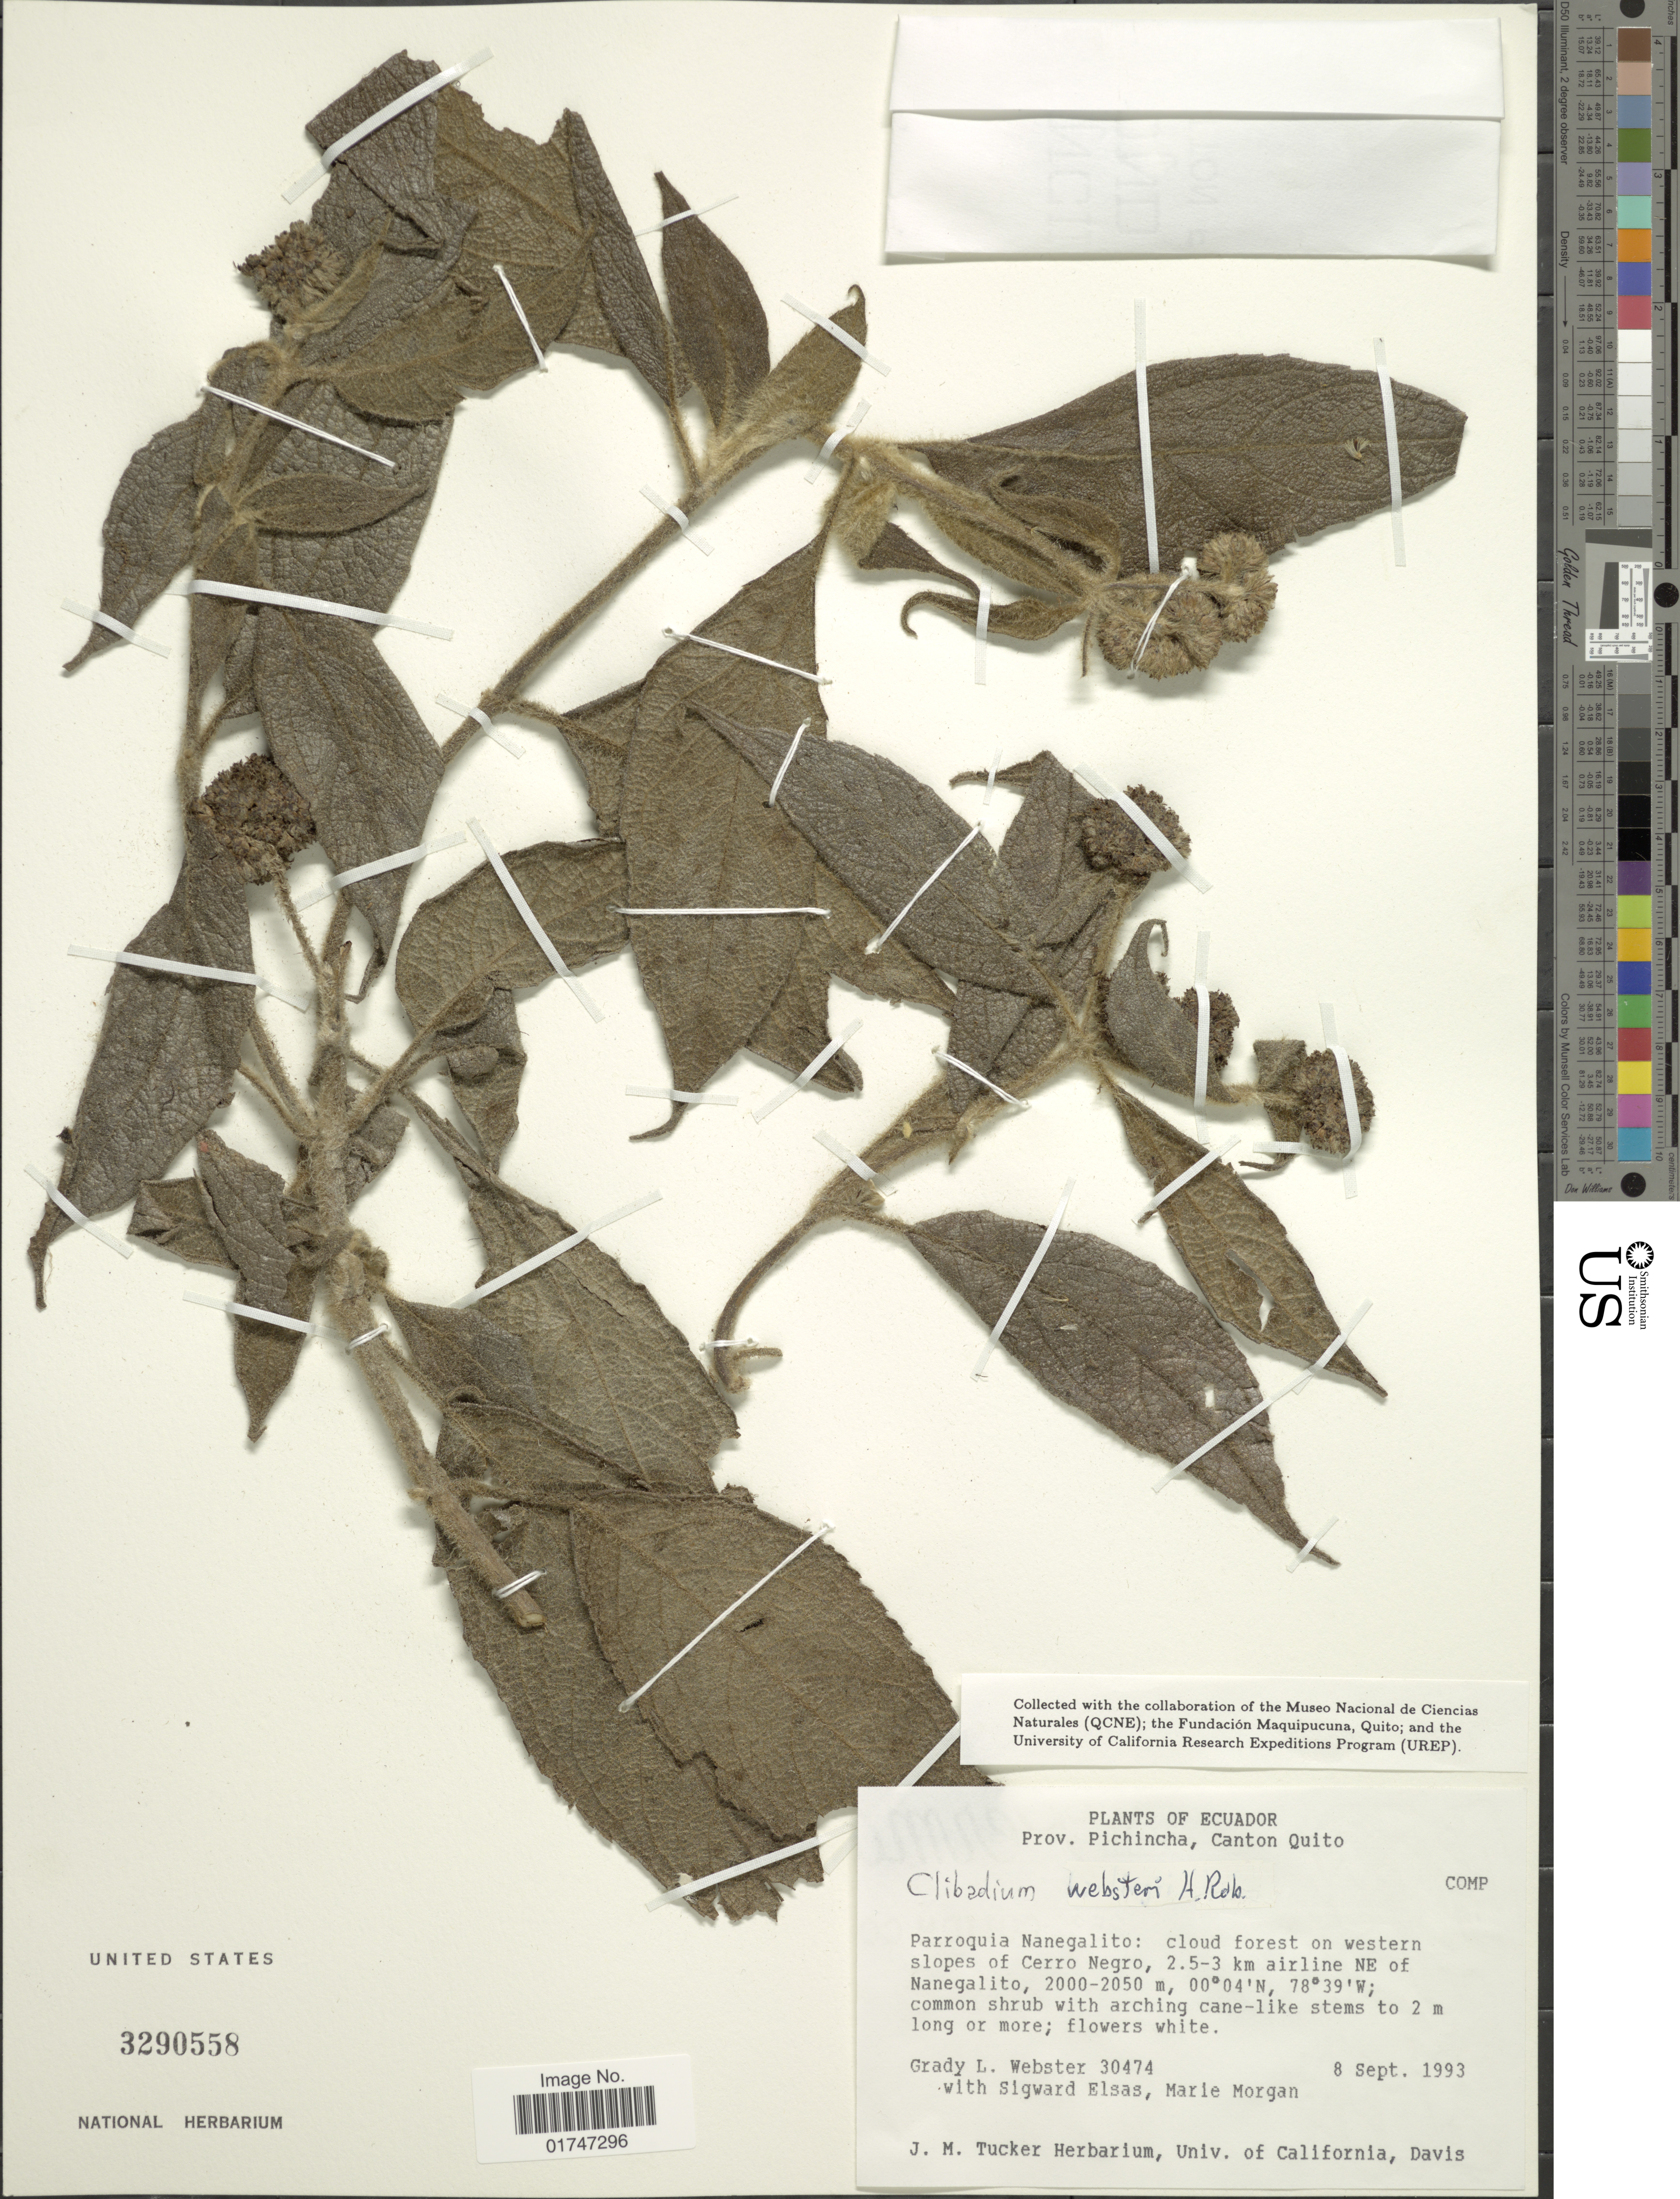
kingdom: Plantae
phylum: Tracheophyta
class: Magnoliopsida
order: Asterales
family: Asteraceae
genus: Clibadium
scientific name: Clibadium websteri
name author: H. Rob.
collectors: G. L. Webster, S. Elsas & M. Morgan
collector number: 30474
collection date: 1993-09-08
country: Ecuador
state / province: Pichincha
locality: Canton Quito. Parroquia Nanegalito: cloud forest on western slopes of Cerro Negro, 2.5-3 km airline NE of Nanegalito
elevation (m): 2000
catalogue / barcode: US 3290558